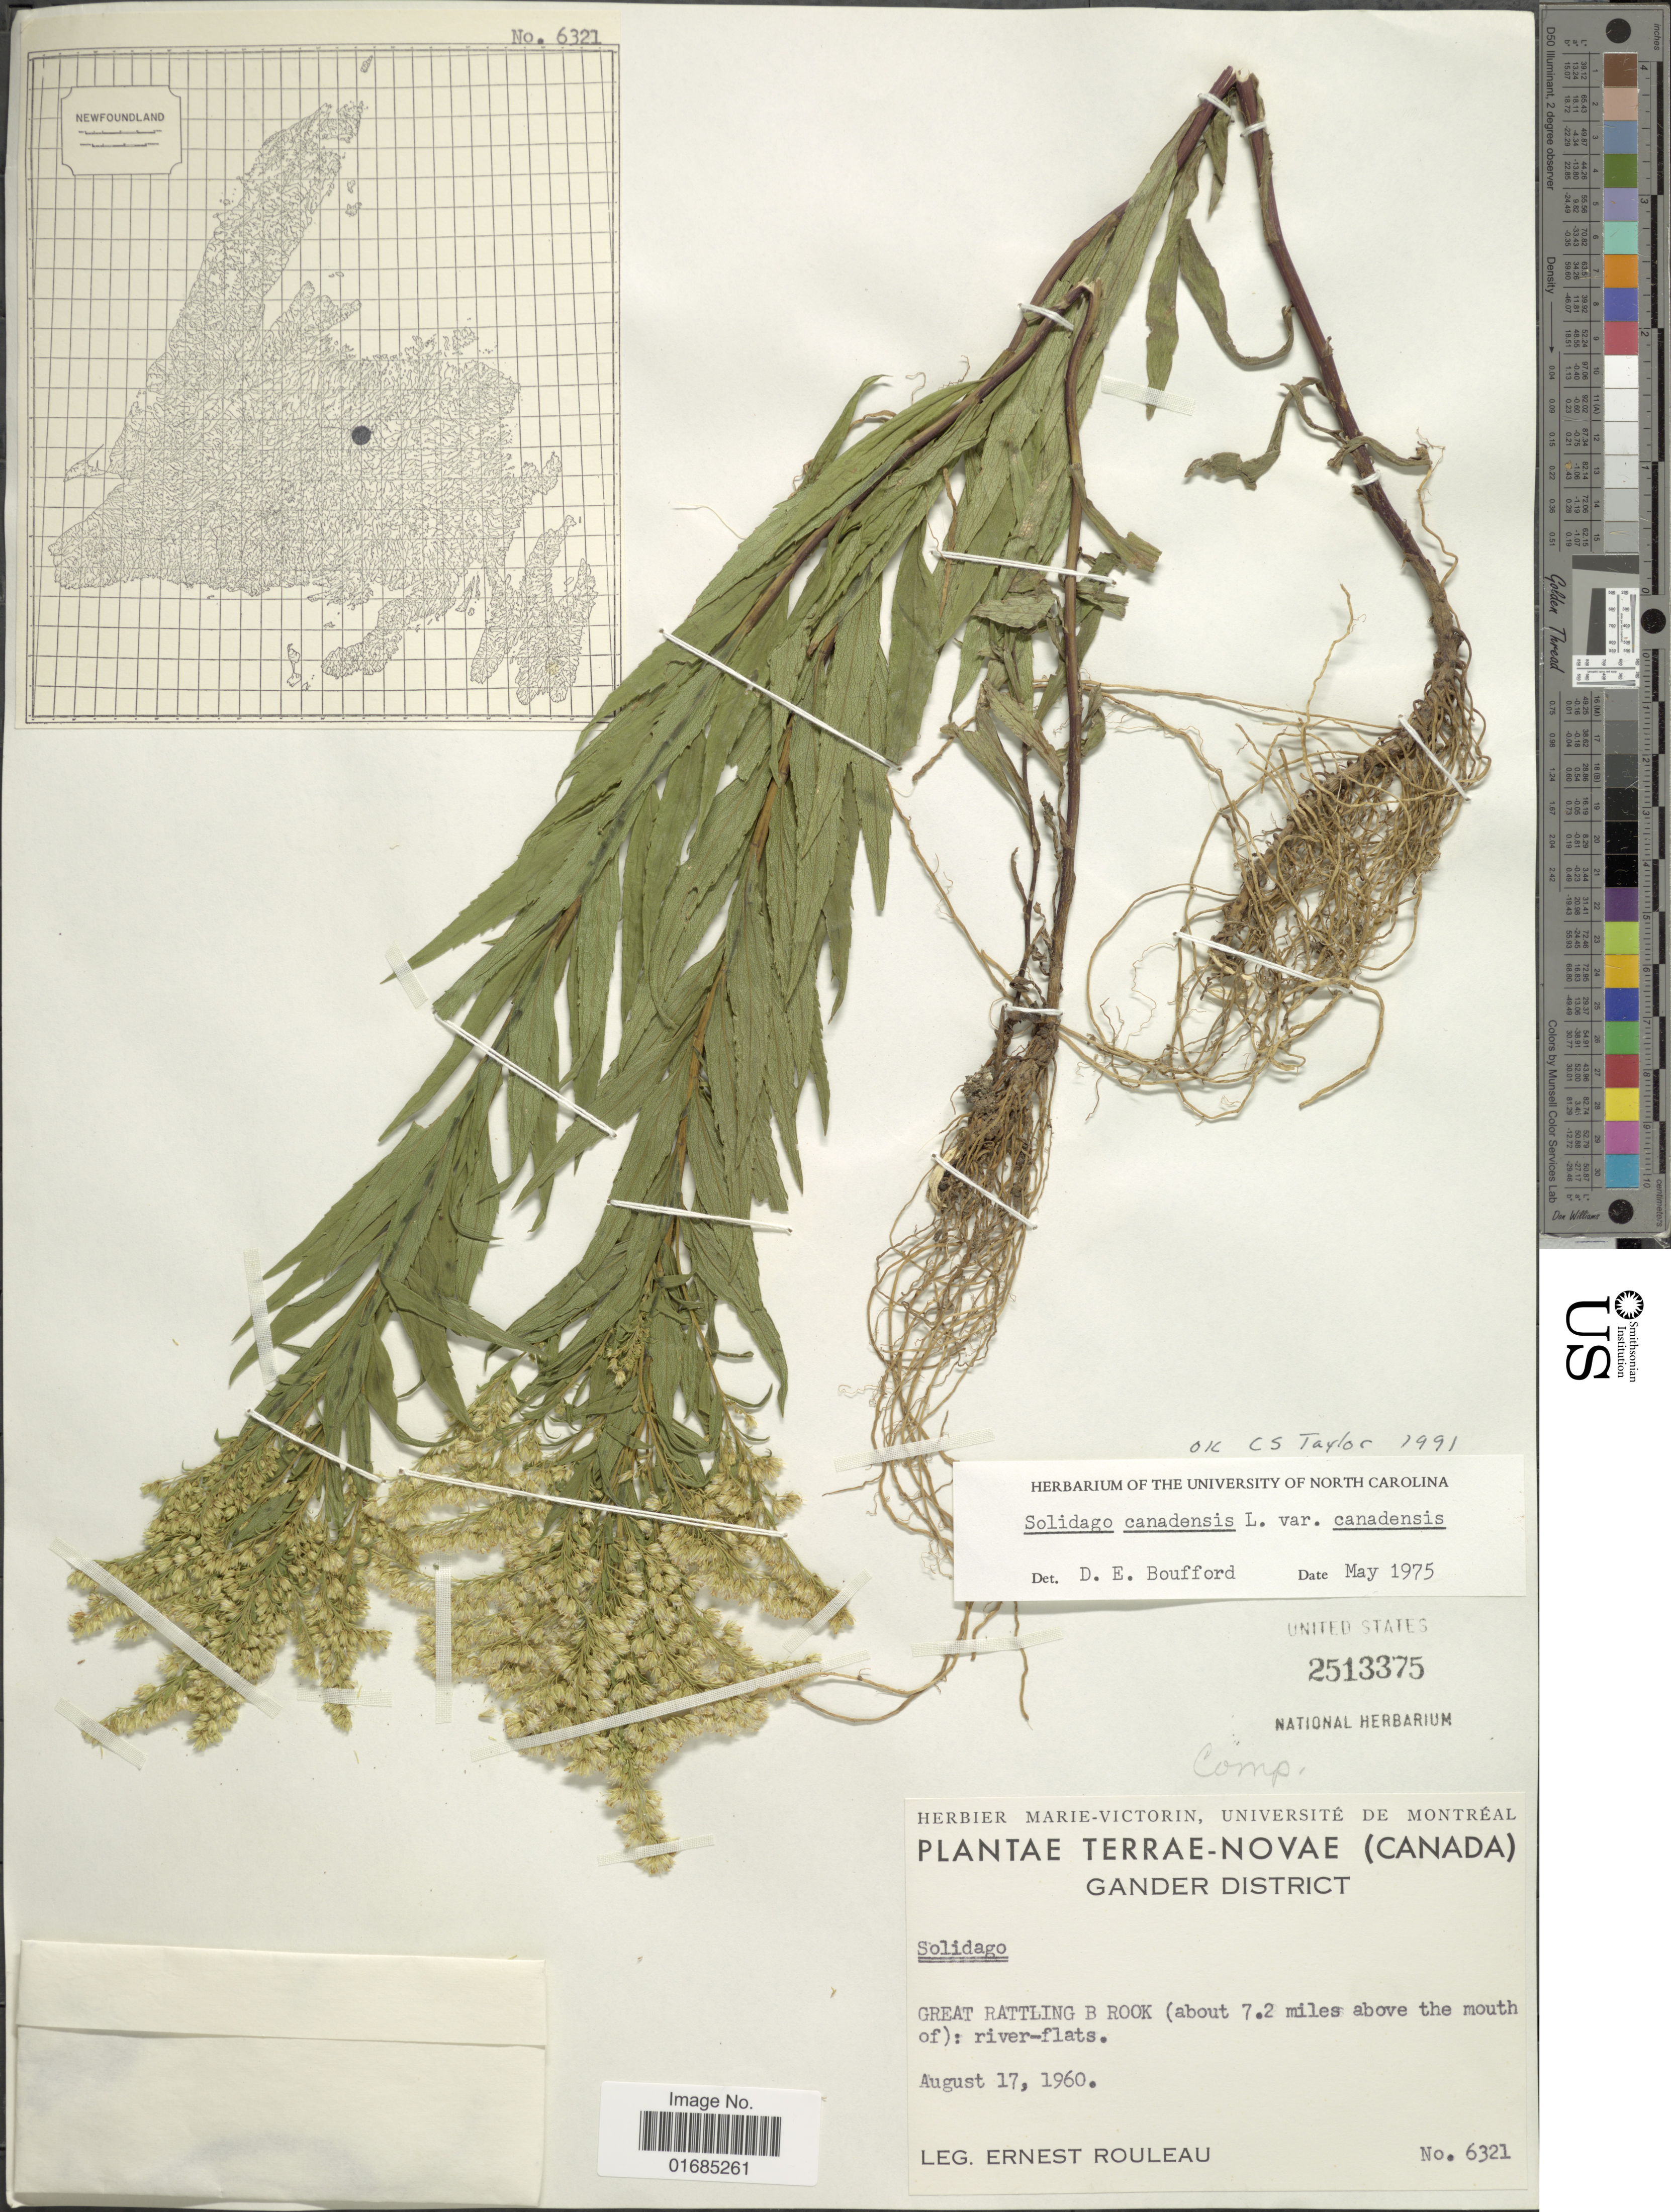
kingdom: Plantae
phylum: Tracheophyta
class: Magnoliopsida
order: Asterales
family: Asteraceae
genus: Solidago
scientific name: Solidago canadensis var. canadensis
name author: L.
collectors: J. Rouleau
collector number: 6321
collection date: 1960-08-17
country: Canada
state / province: Newfoundland and Labrador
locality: Terrae-Novae, Gander District, Great Rattling Brook (about 5 mile sabove the mouth of): river-flats.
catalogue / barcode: US 2513375